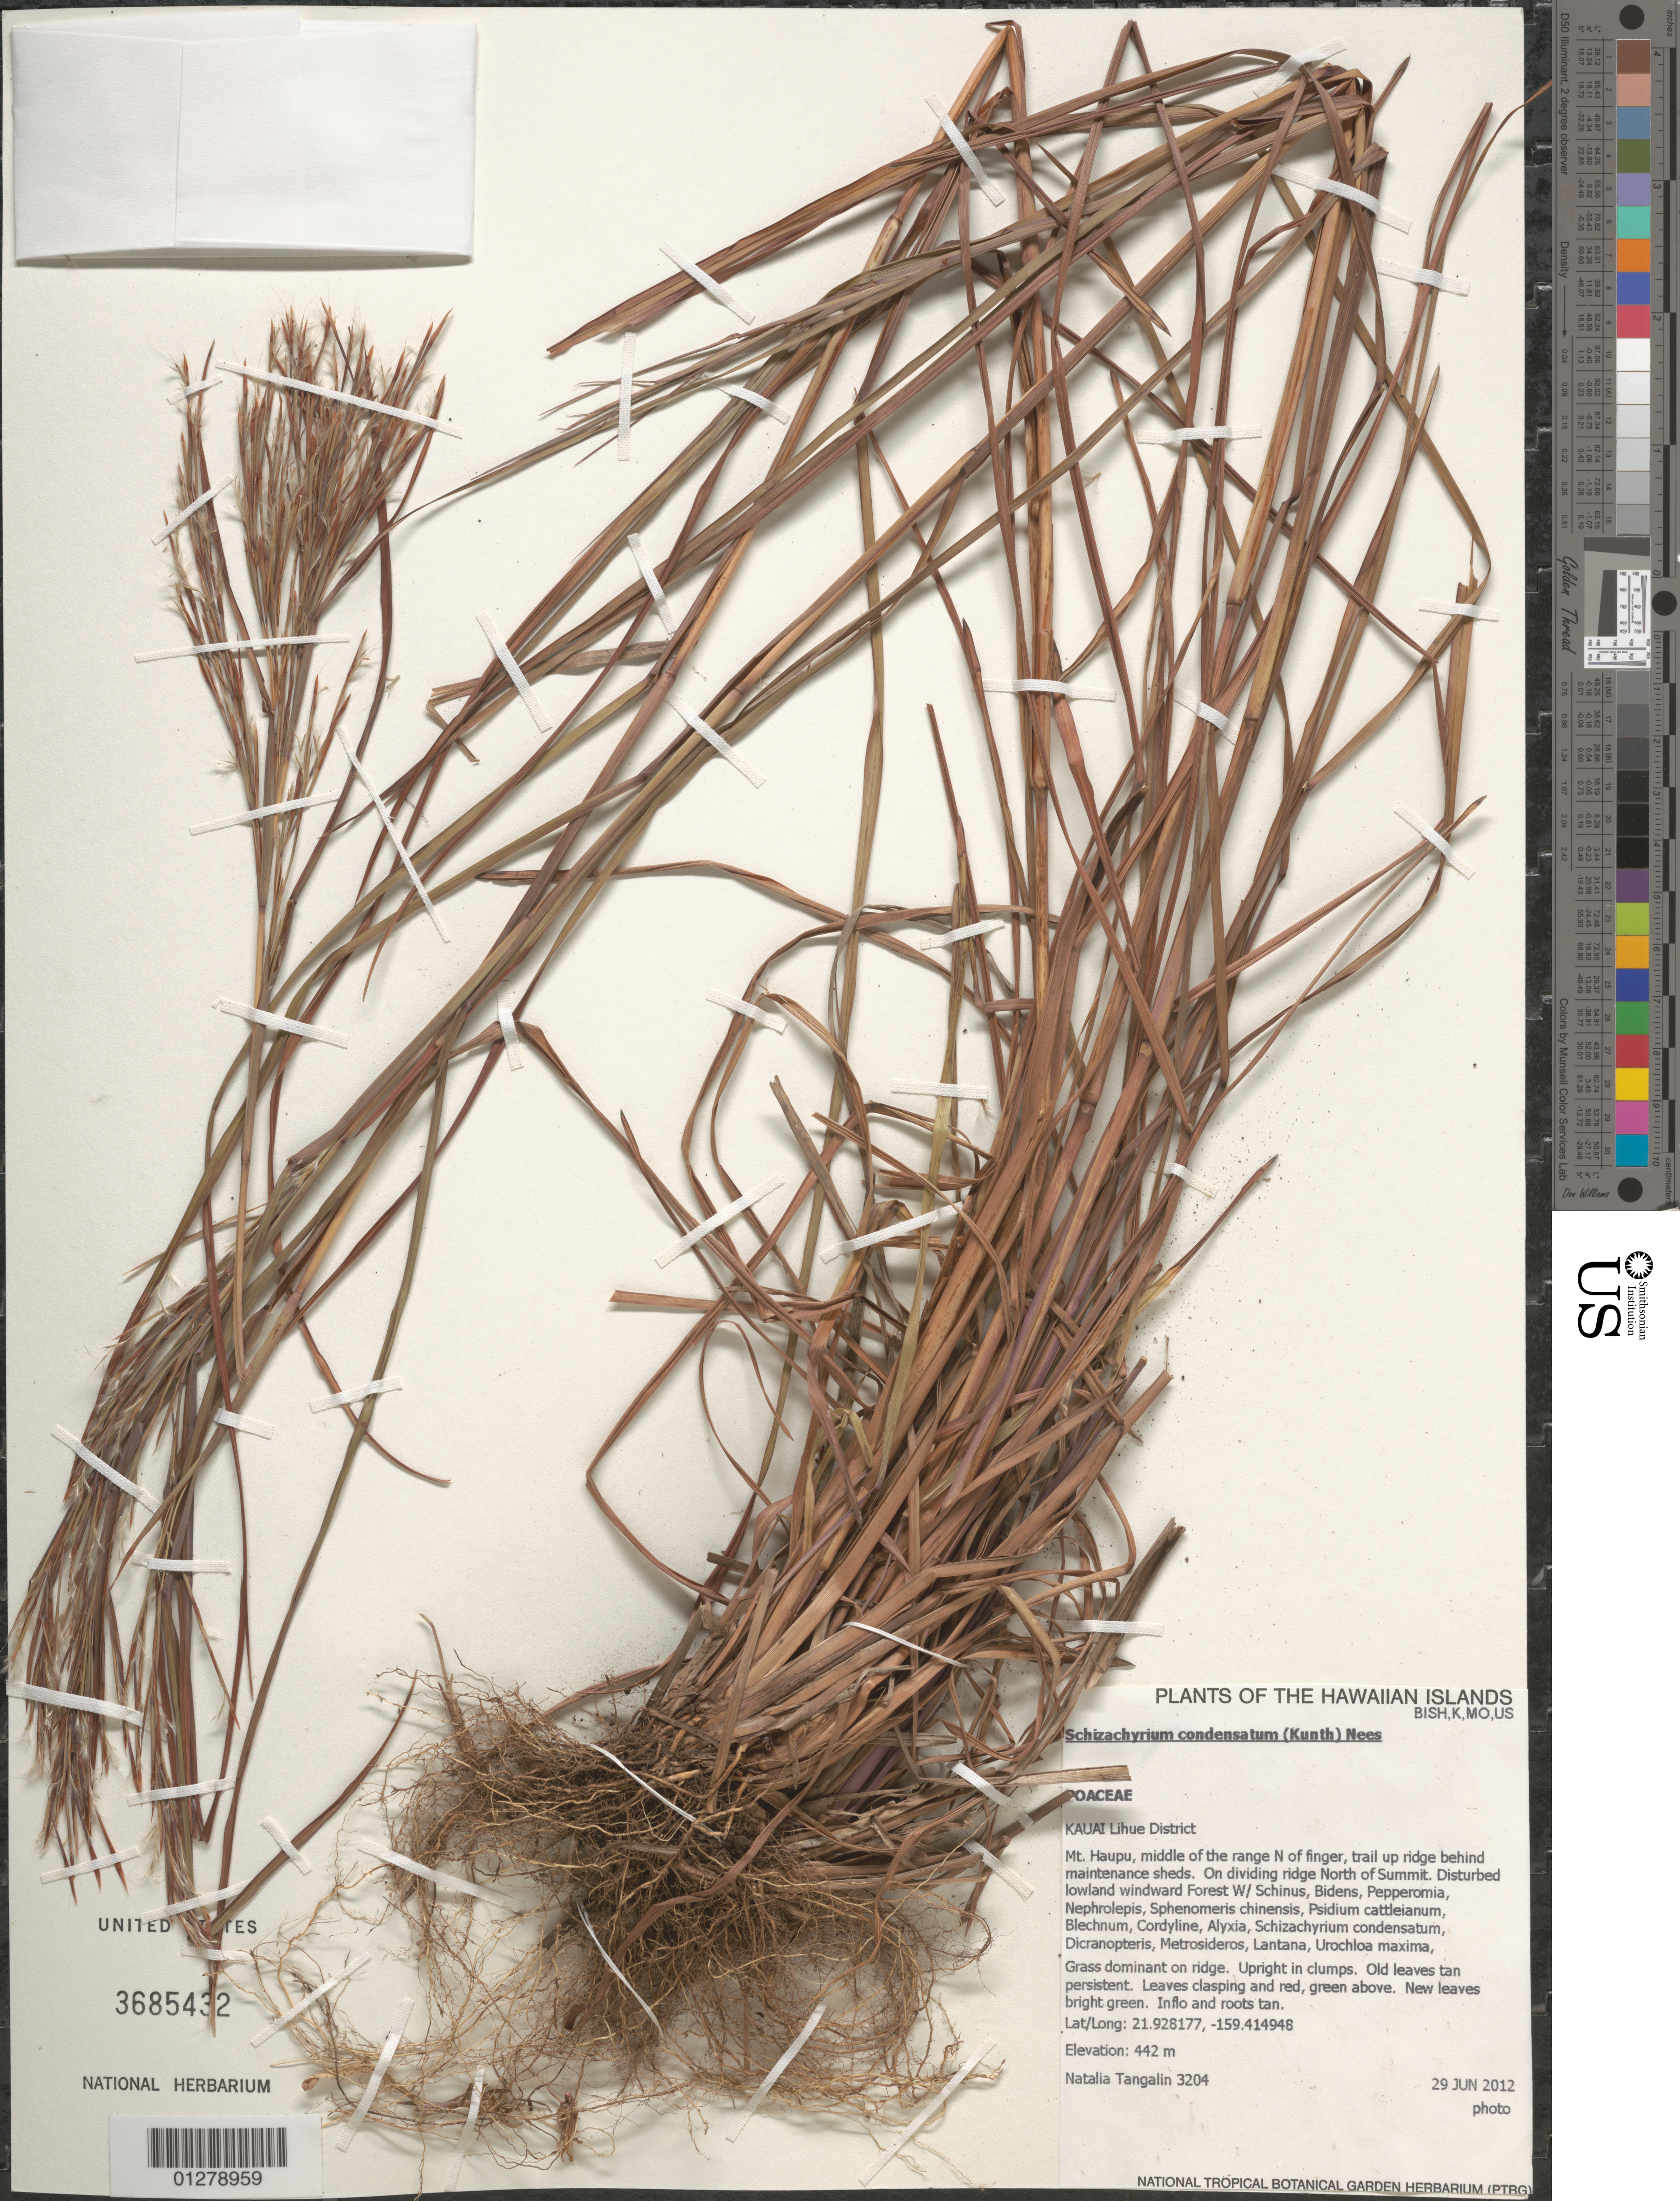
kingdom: Plantae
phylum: Tracheophyta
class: Liliopsida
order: Poales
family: Poaceae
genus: Schizachyrium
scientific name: Schizachyrium microstachyum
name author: (Desv. ex Ham.) Roseng. et al.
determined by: Faccenda, K.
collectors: N. Tangalin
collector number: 3204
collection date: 2012-06-29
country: United States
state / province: Hawaii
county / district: Kauai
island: Kaua'i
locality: Lihue District, Mt. Haupu, middle of the range N of finger, trail up ridge behind maintenance sheds, on dividing ridge North of summit.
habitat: Upright in clumps. Old leaves tan, persistant. Leaves clasping and red, green above. New leaves bright green. Infl. and roots tan.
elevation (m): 442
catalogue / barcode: US 3685432